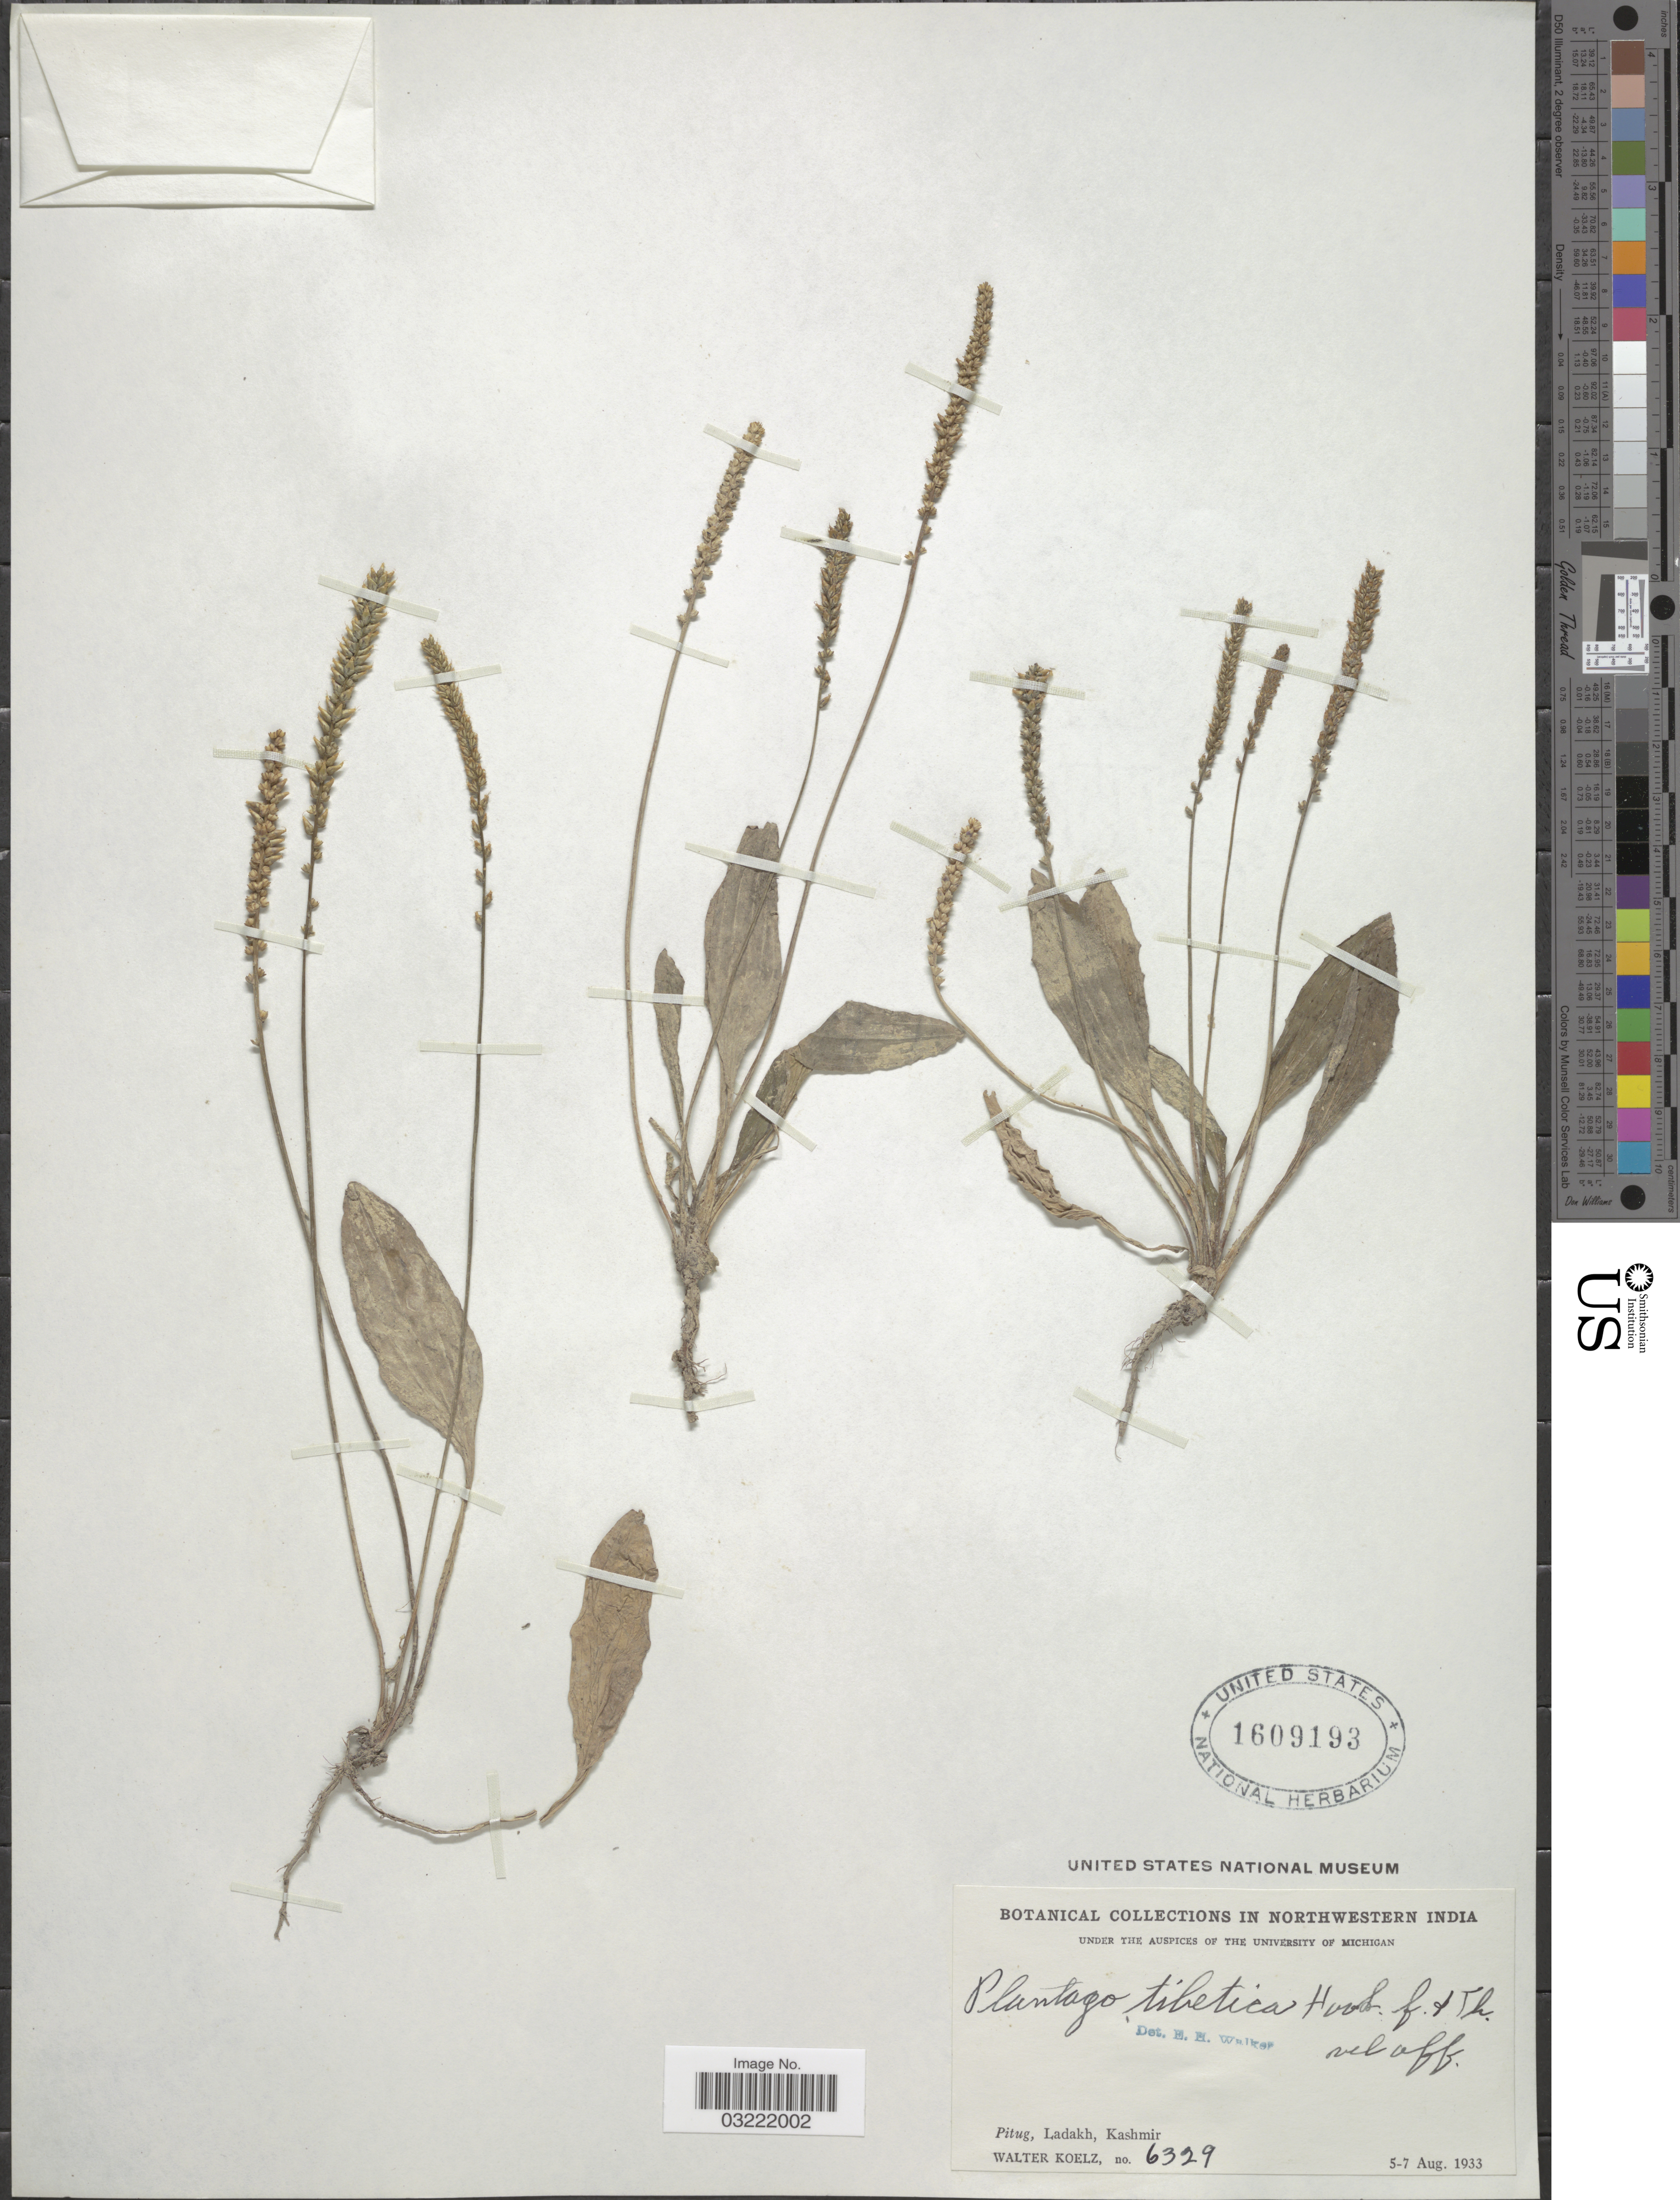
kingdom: Plantae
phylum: Tracheophyta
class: Magnoliopsida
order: Lamiales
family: Plantaginaceae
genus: Plantago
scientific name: Plantago depressa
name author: Willd.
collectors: W. N. Koelz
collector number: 6329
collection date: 1933-08-05/1933-08-07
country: India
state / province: Jammu and Kashmir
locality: Northwestern India. Pitug, Ladakh, Kashmir.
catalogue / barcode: US 1609193